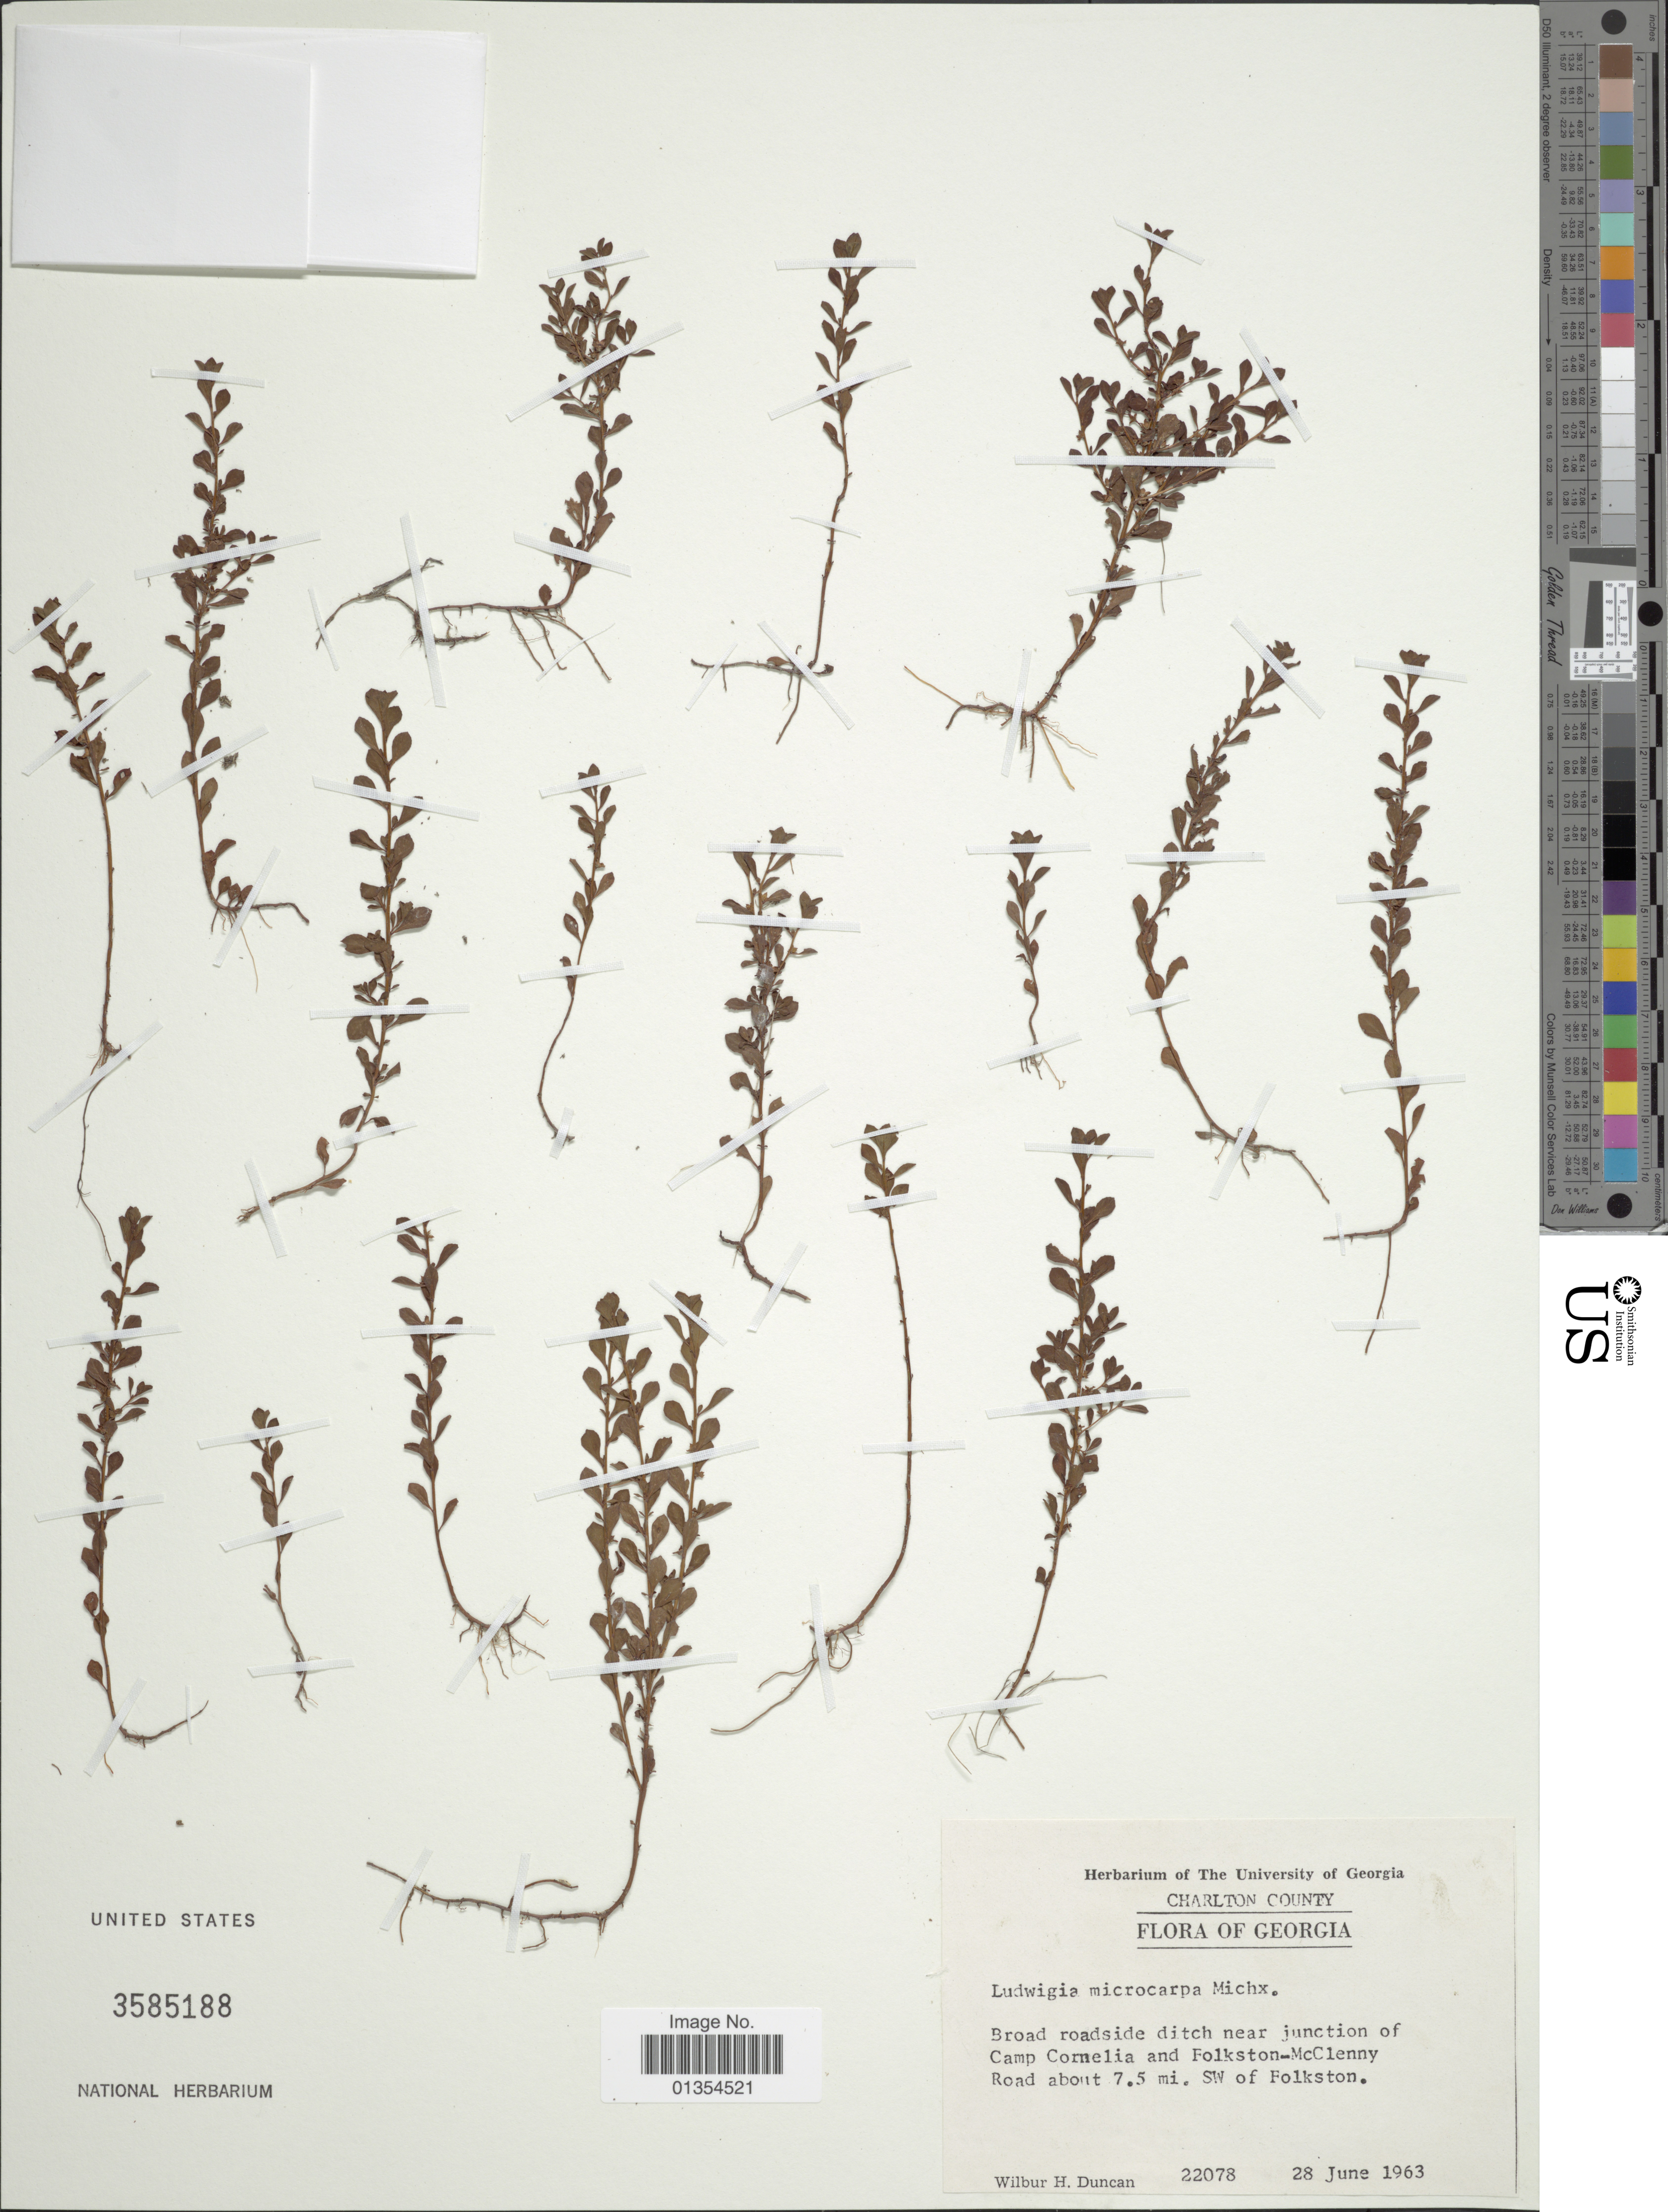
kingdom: Plantae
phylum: Tracheophyta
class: Magnoliopsida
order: Myrtales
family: Onagraceae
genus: Ludwigia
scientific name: Ludwigia microcarpa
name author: Michx.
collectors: W. H. Duncan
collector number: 22078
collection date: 1963-06-28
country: United States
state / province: Georgia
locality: Near junction of Camp Cornelia and Folkston-McClenny Road about 7.5 mi. SW of Folkston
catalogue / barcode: US 3585188